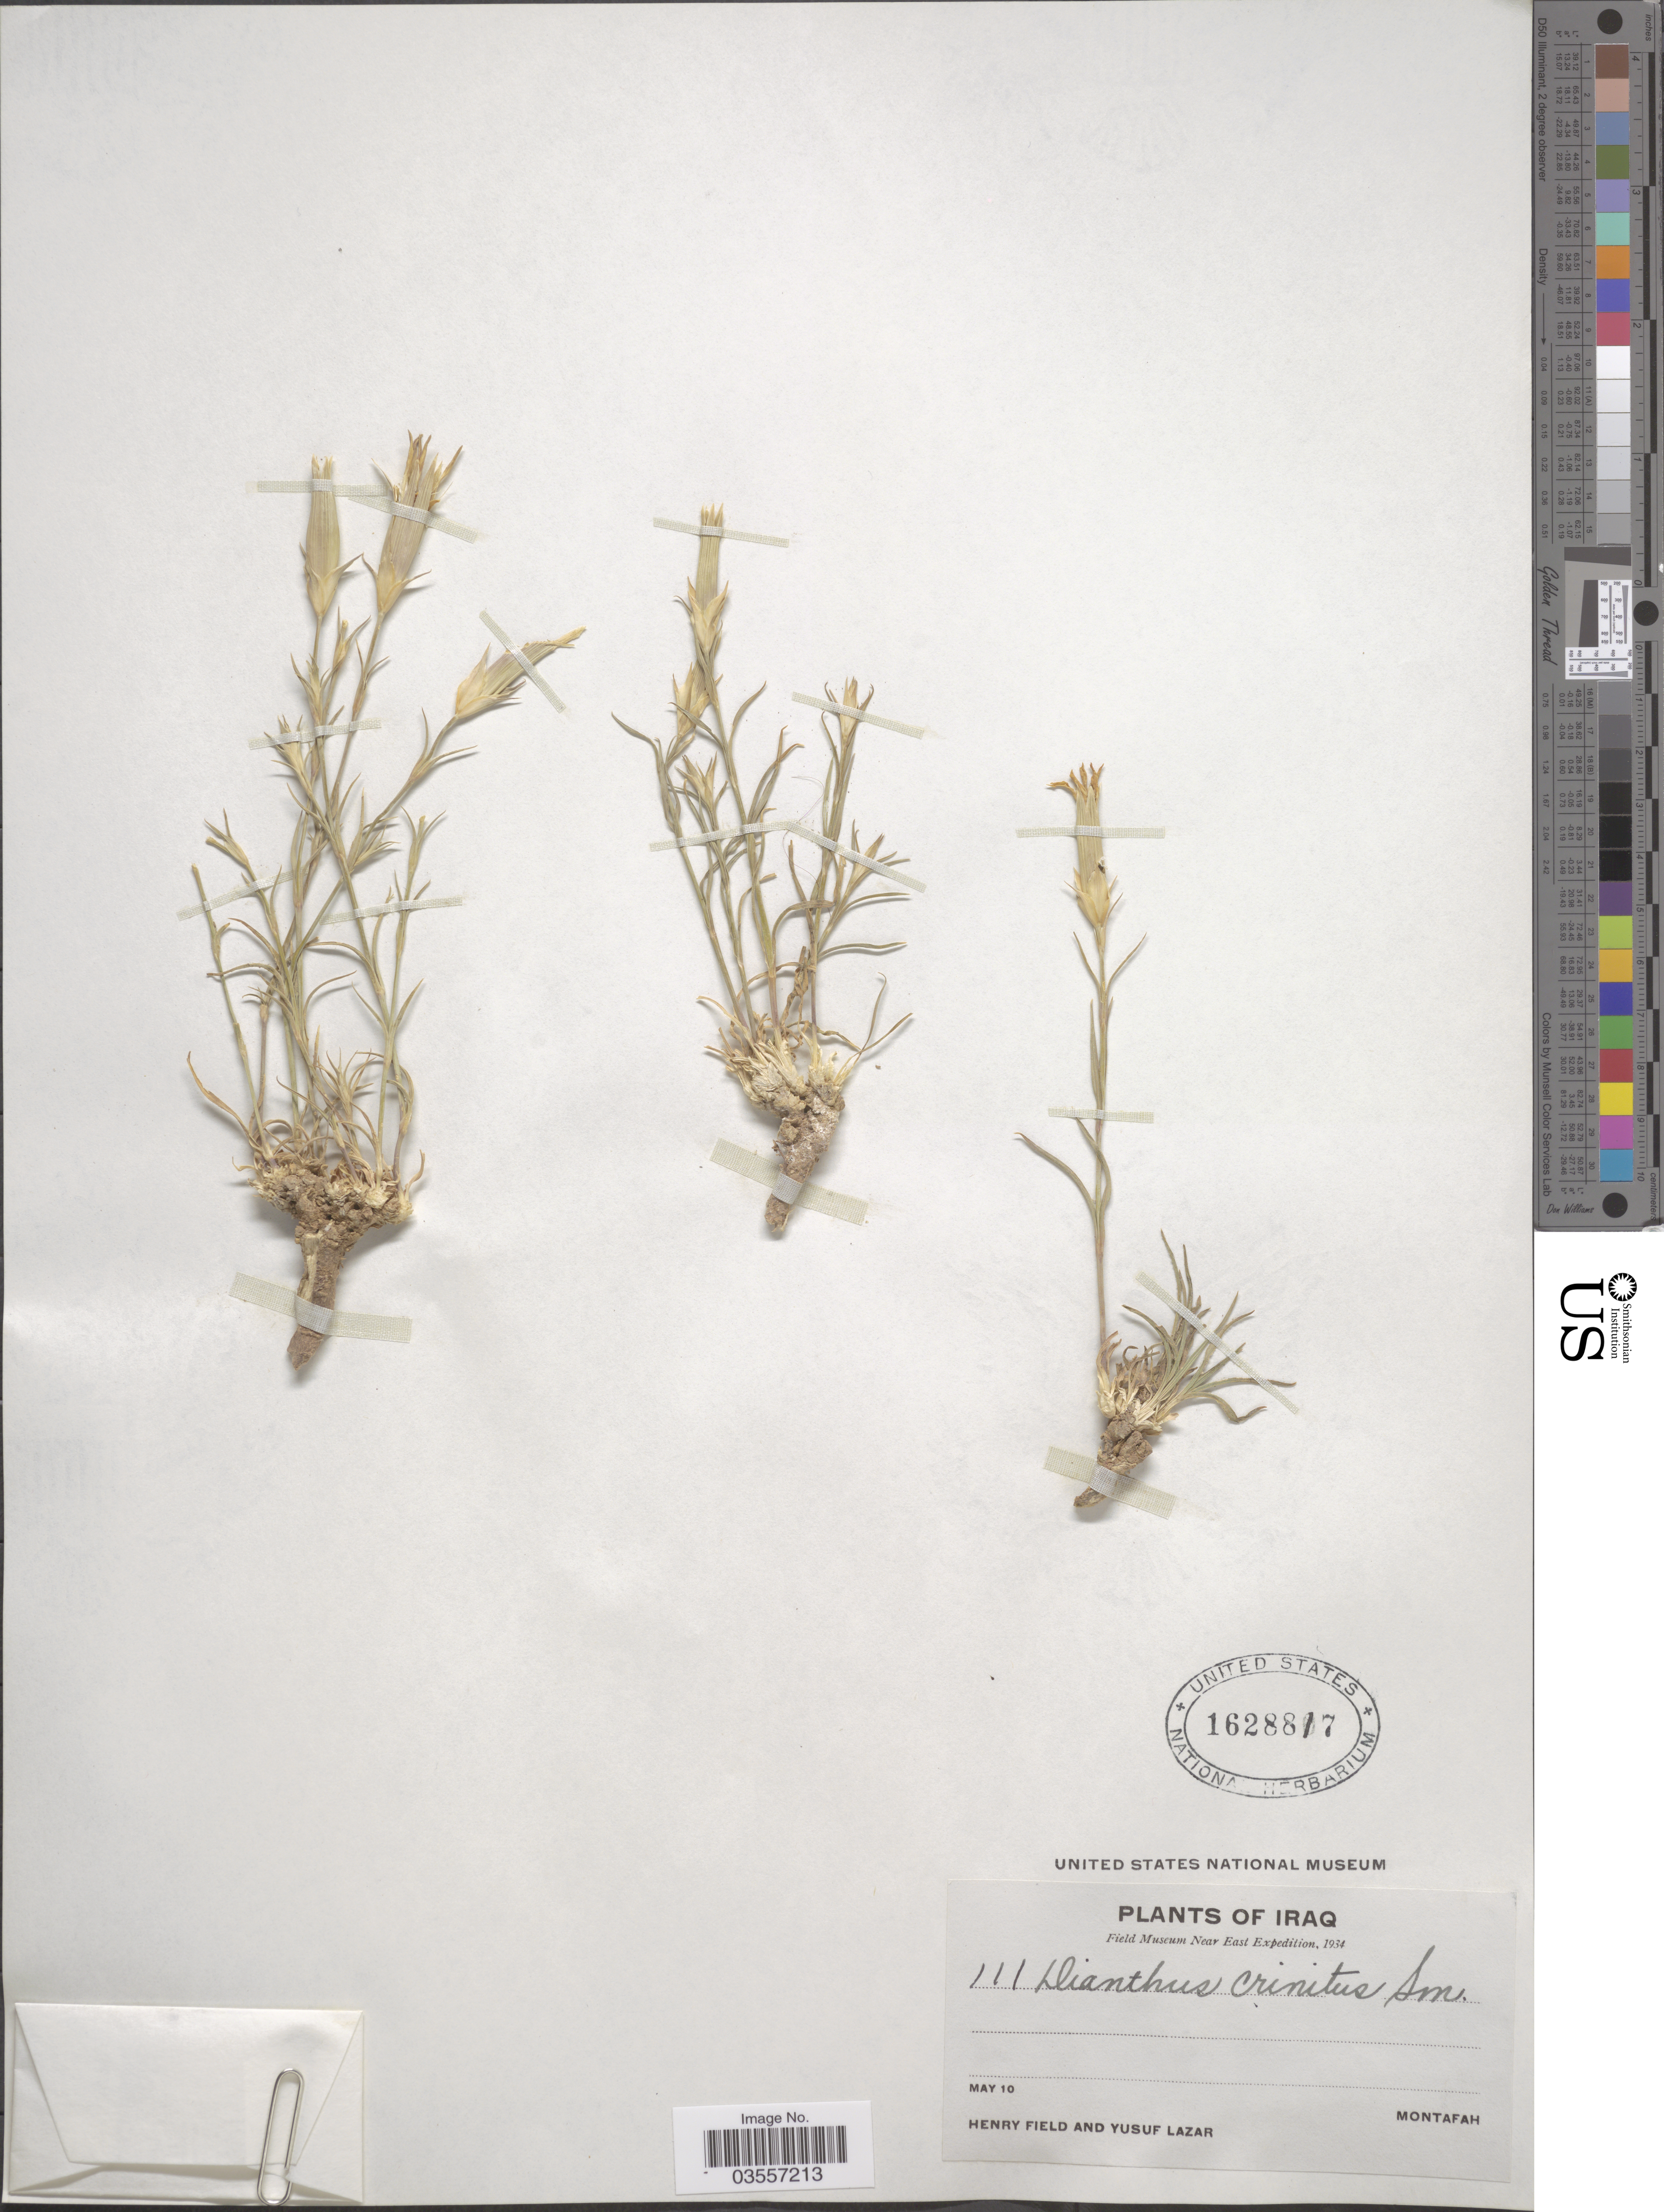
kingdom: Plantae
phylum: Tracheophyta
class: Magnoliopsida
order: Caryophyllales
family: Caryophyllaceae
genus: Dianthus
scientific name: Dianthus crinitus subsp. crinitus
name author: Sm.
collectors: H. Field & Y. Lazar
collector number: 111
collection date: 1934-05-10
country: Iraq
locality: Montafah.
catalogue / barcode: US 1628817